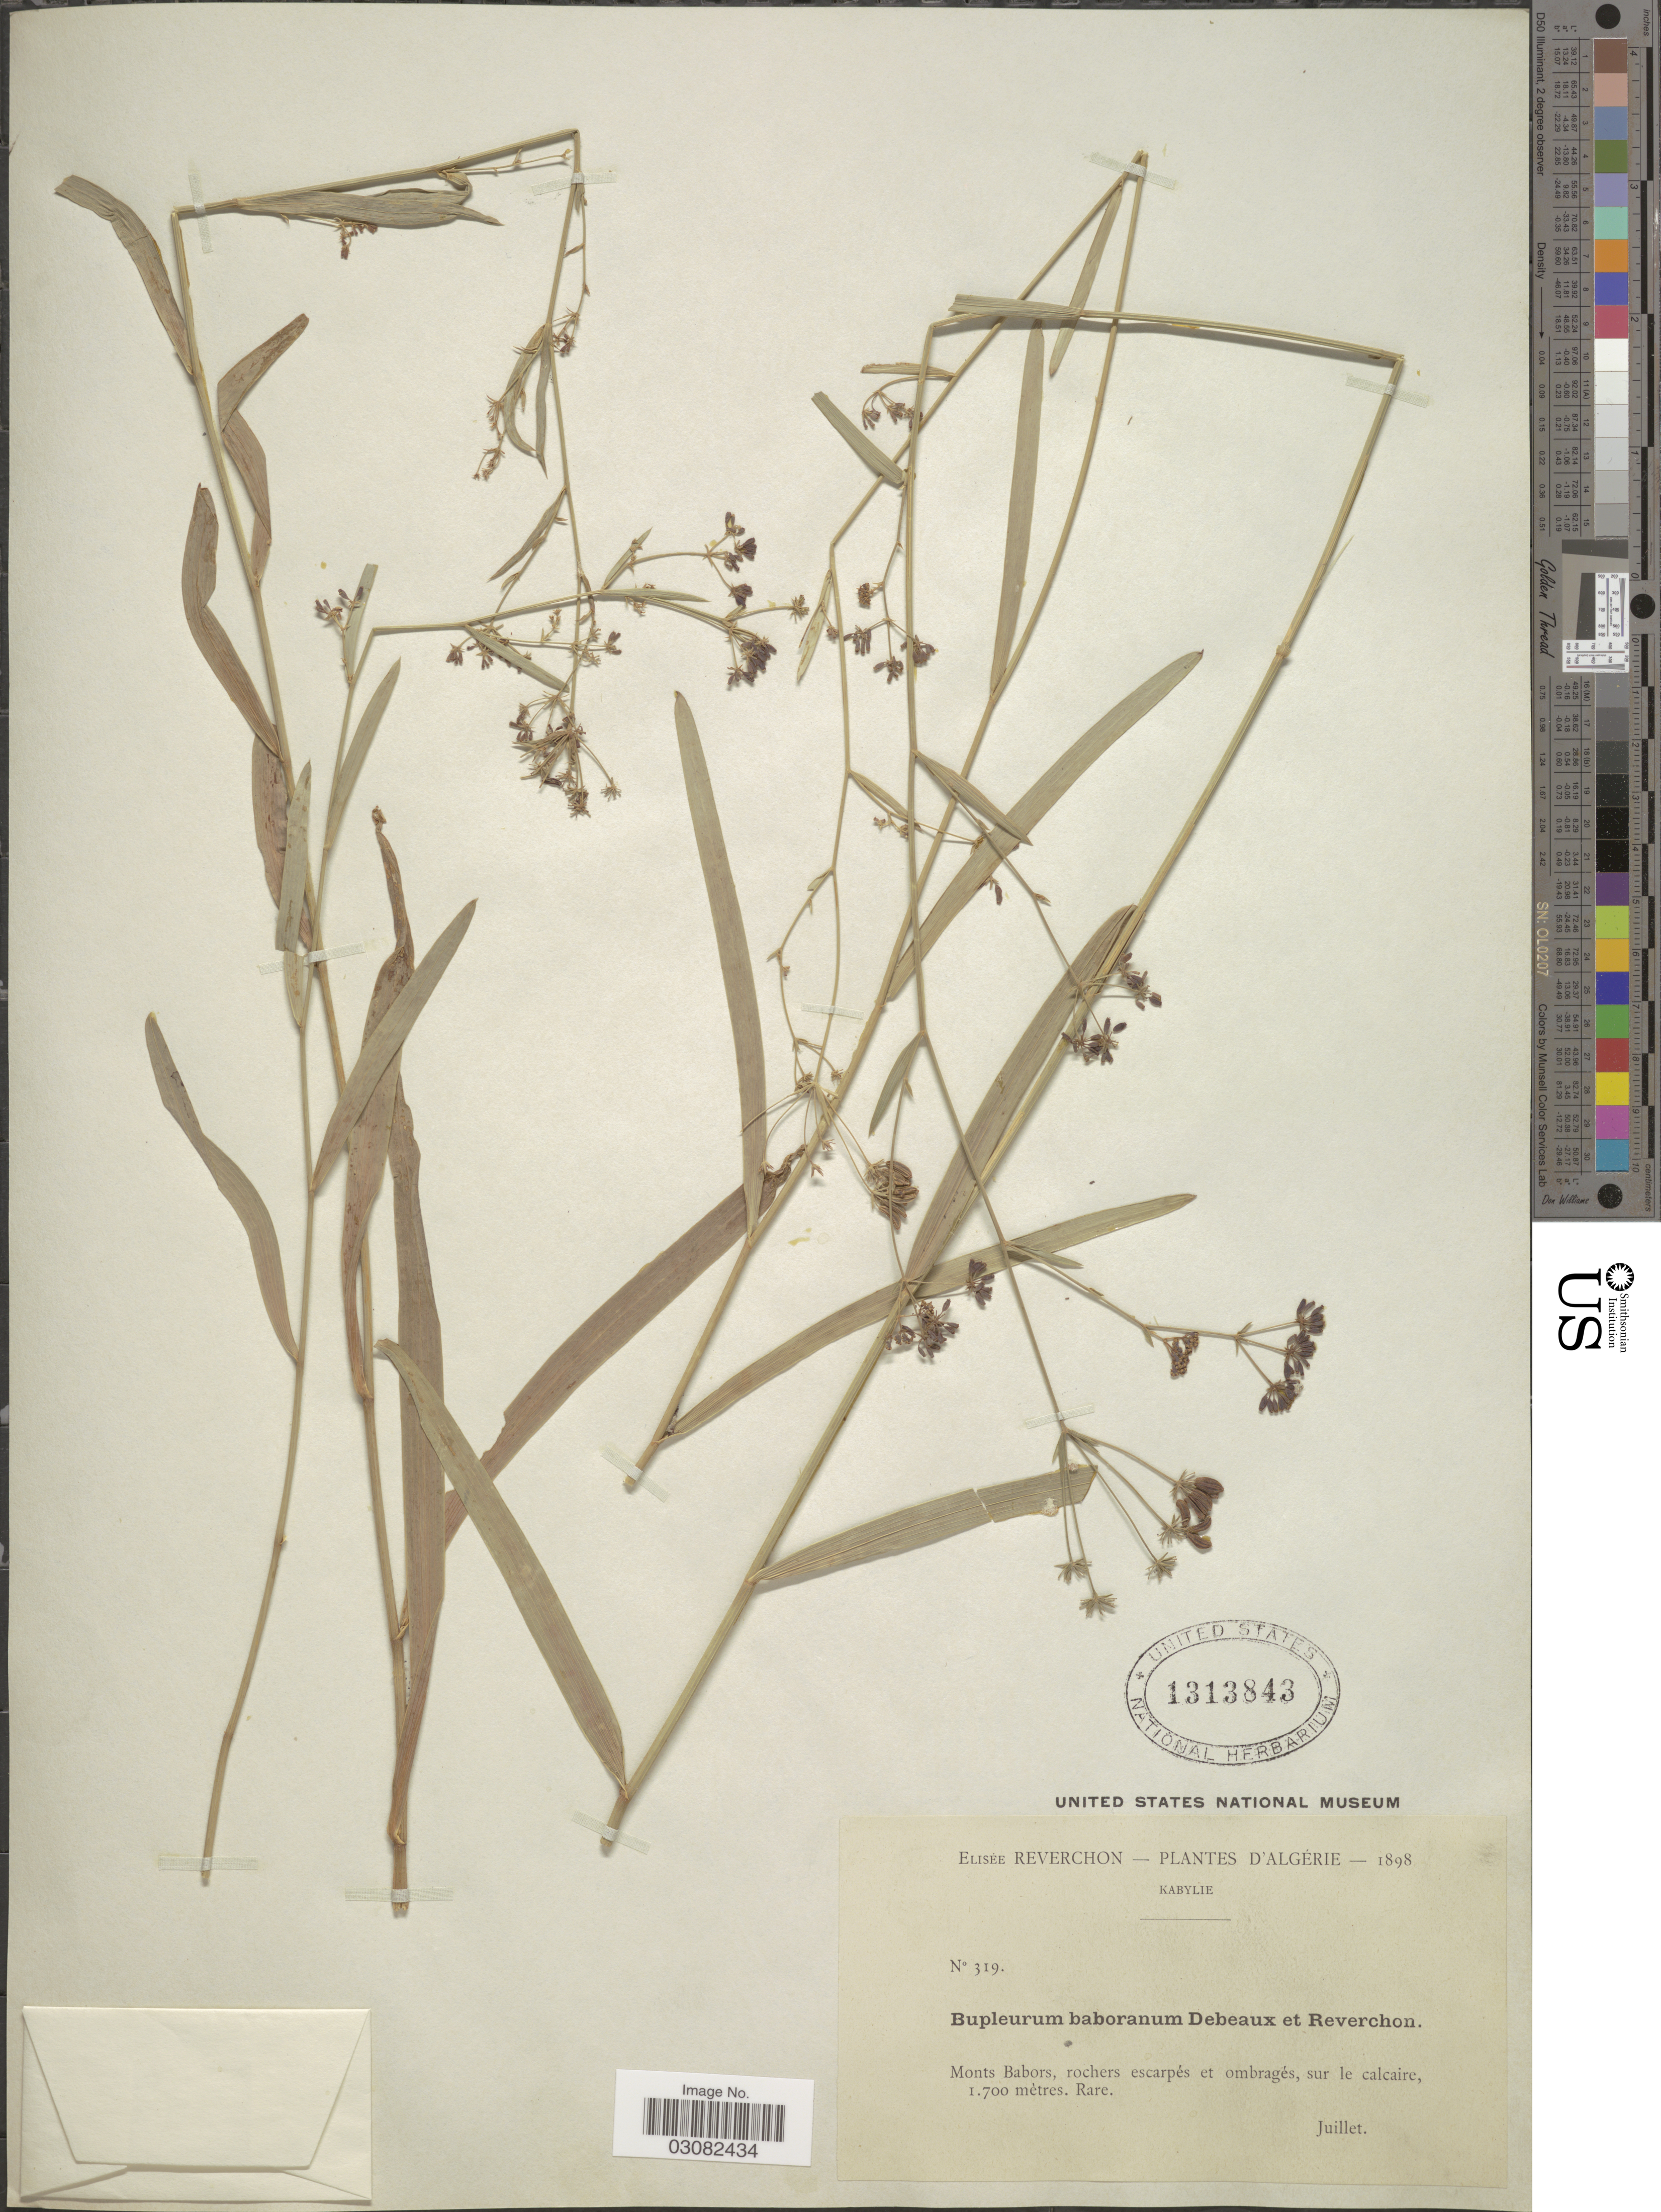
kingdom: Plantae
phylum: Tracheophyta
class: Magnoliopsida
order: Apiales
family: Apiaceae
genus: Bupleurum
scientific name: Bupleurum baboranum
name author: Deb. & E. Rev. ex H. Wolff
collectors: E. Reverchon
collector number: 319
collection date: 1898-07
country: Algeria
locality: Kabylie. Monts Babors, rochers escarpés et ombragés, sur le calcaire.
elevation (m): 1700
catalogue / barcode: US 1313843